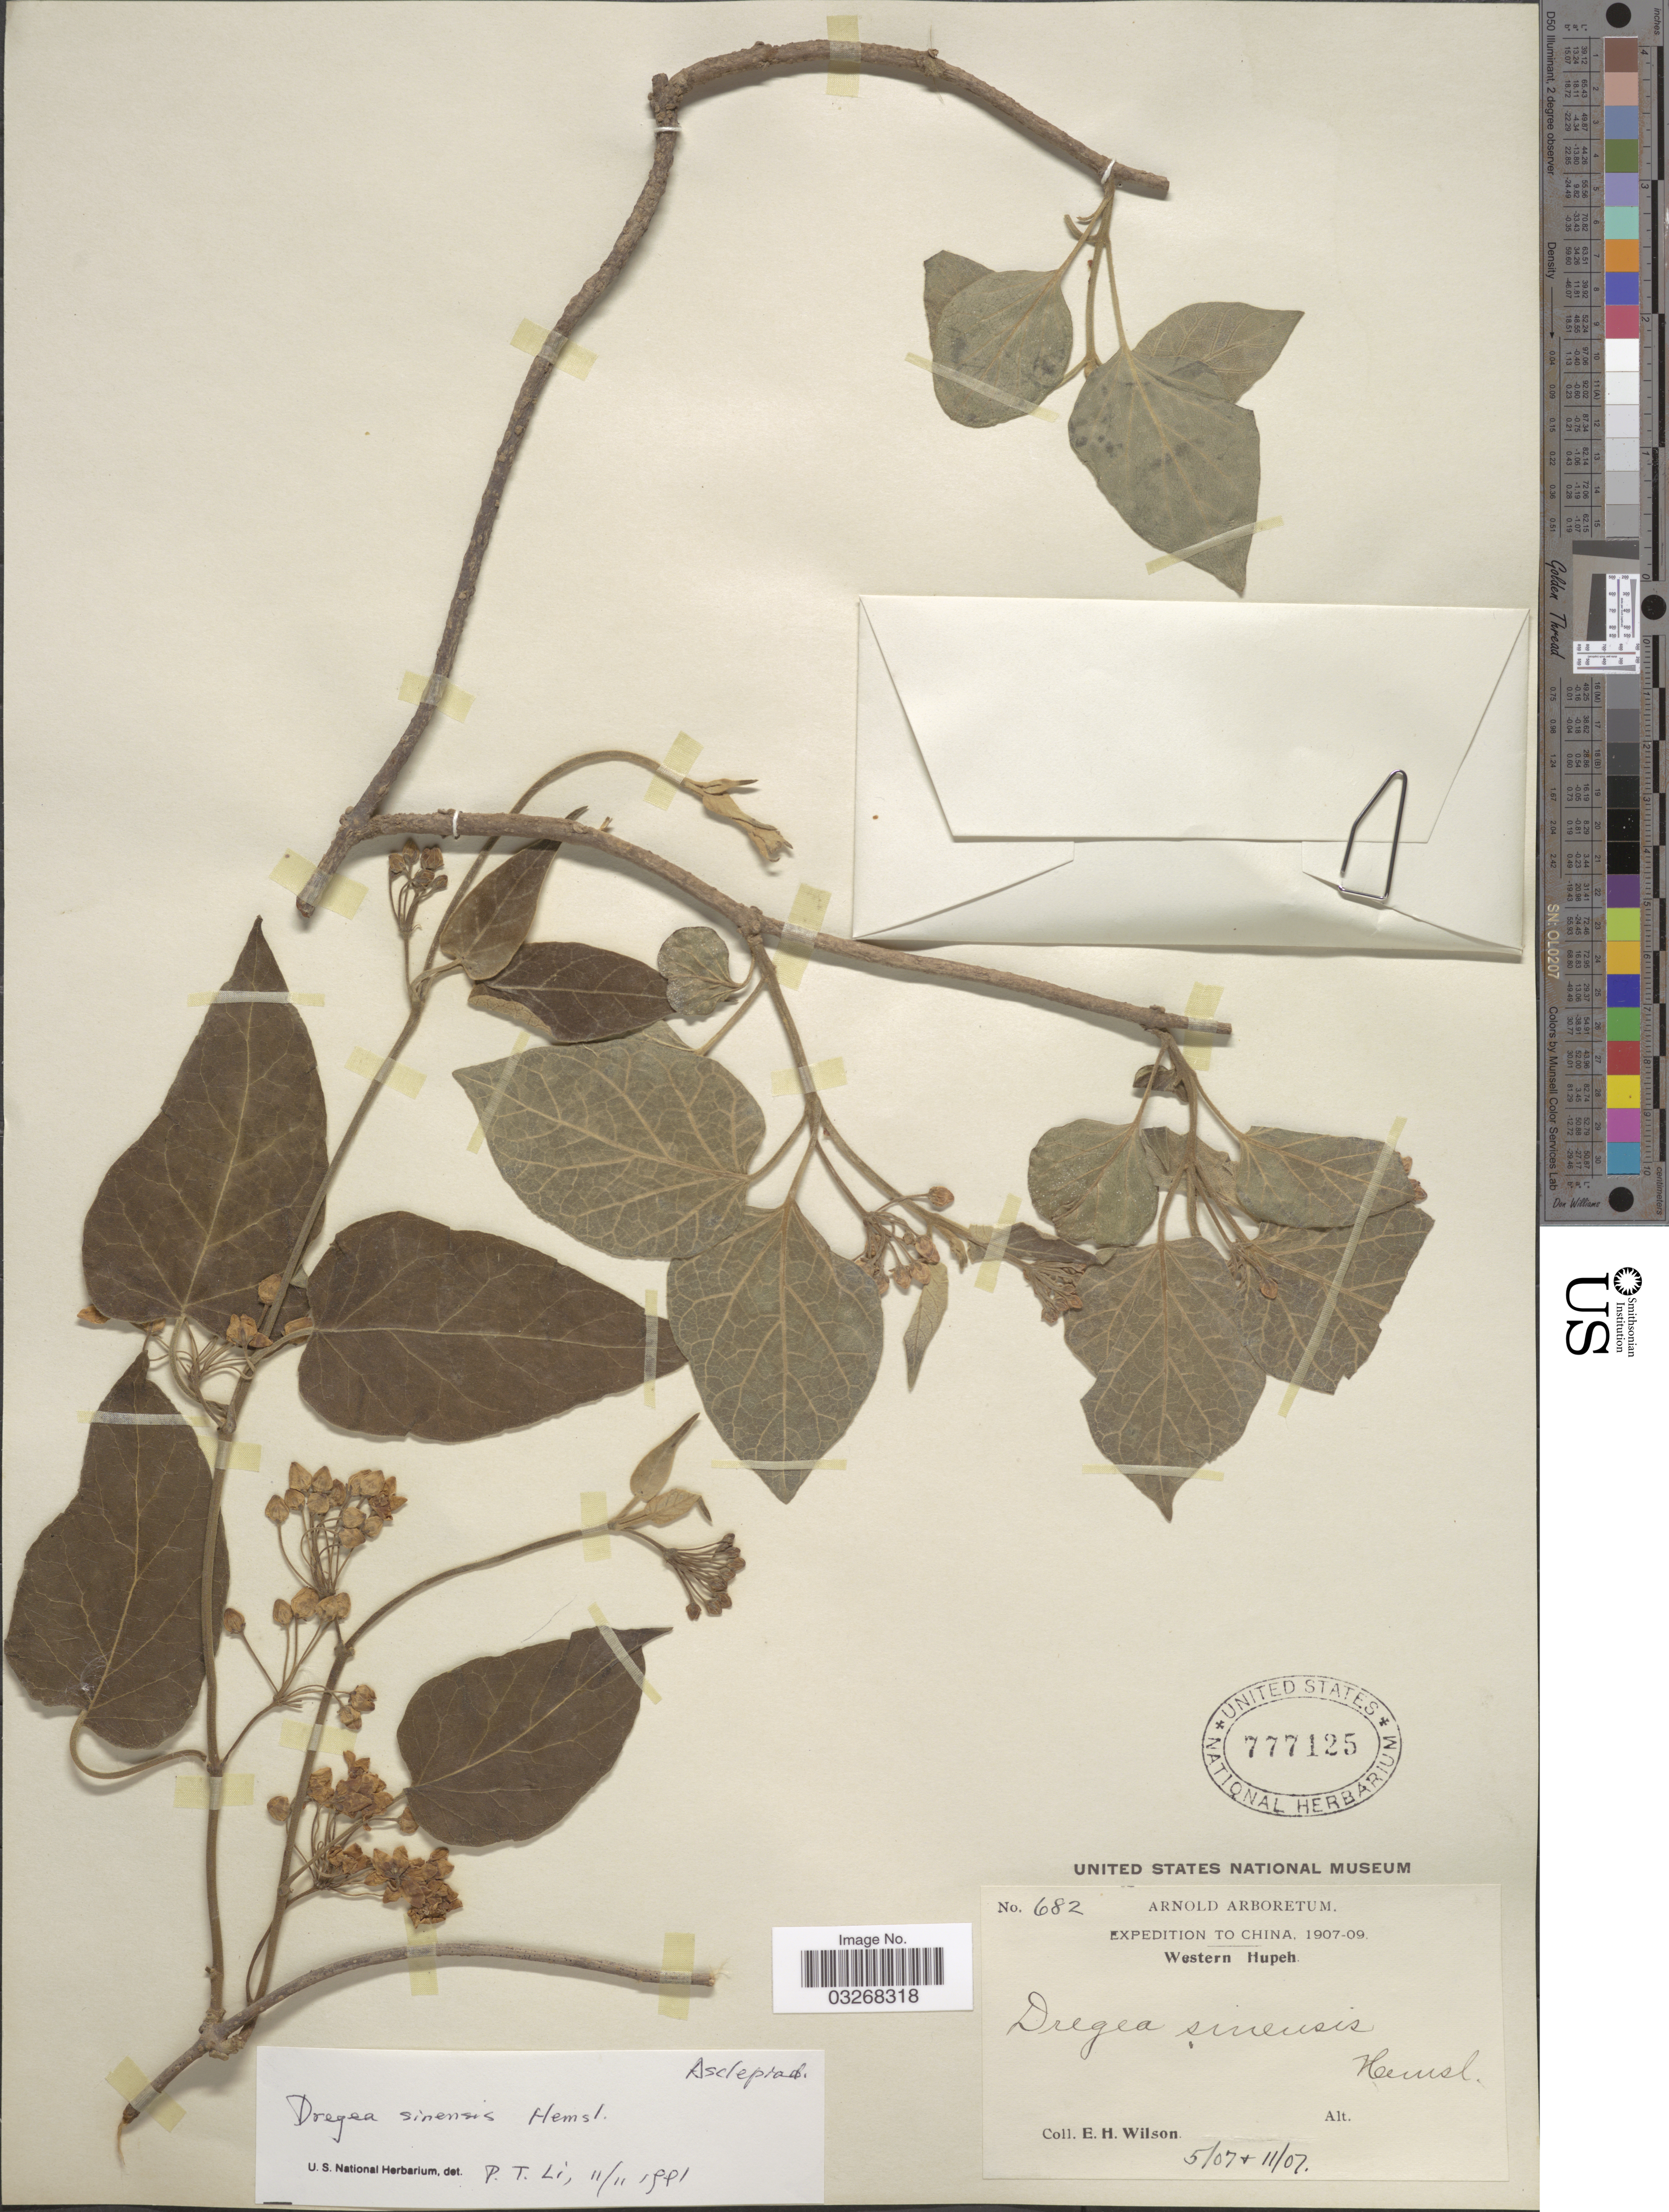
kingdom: Plantae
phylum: Tracheophyta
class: Magnoliopsida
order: Gentianales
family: Apocynaceae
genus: Dregea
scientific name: Dregea sinensis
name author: Hemsl.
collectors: E. Wilson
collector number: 682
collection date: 1907-05/1907-11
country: China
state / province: Hubei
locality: Western Hupeh.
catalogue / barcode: US 777125